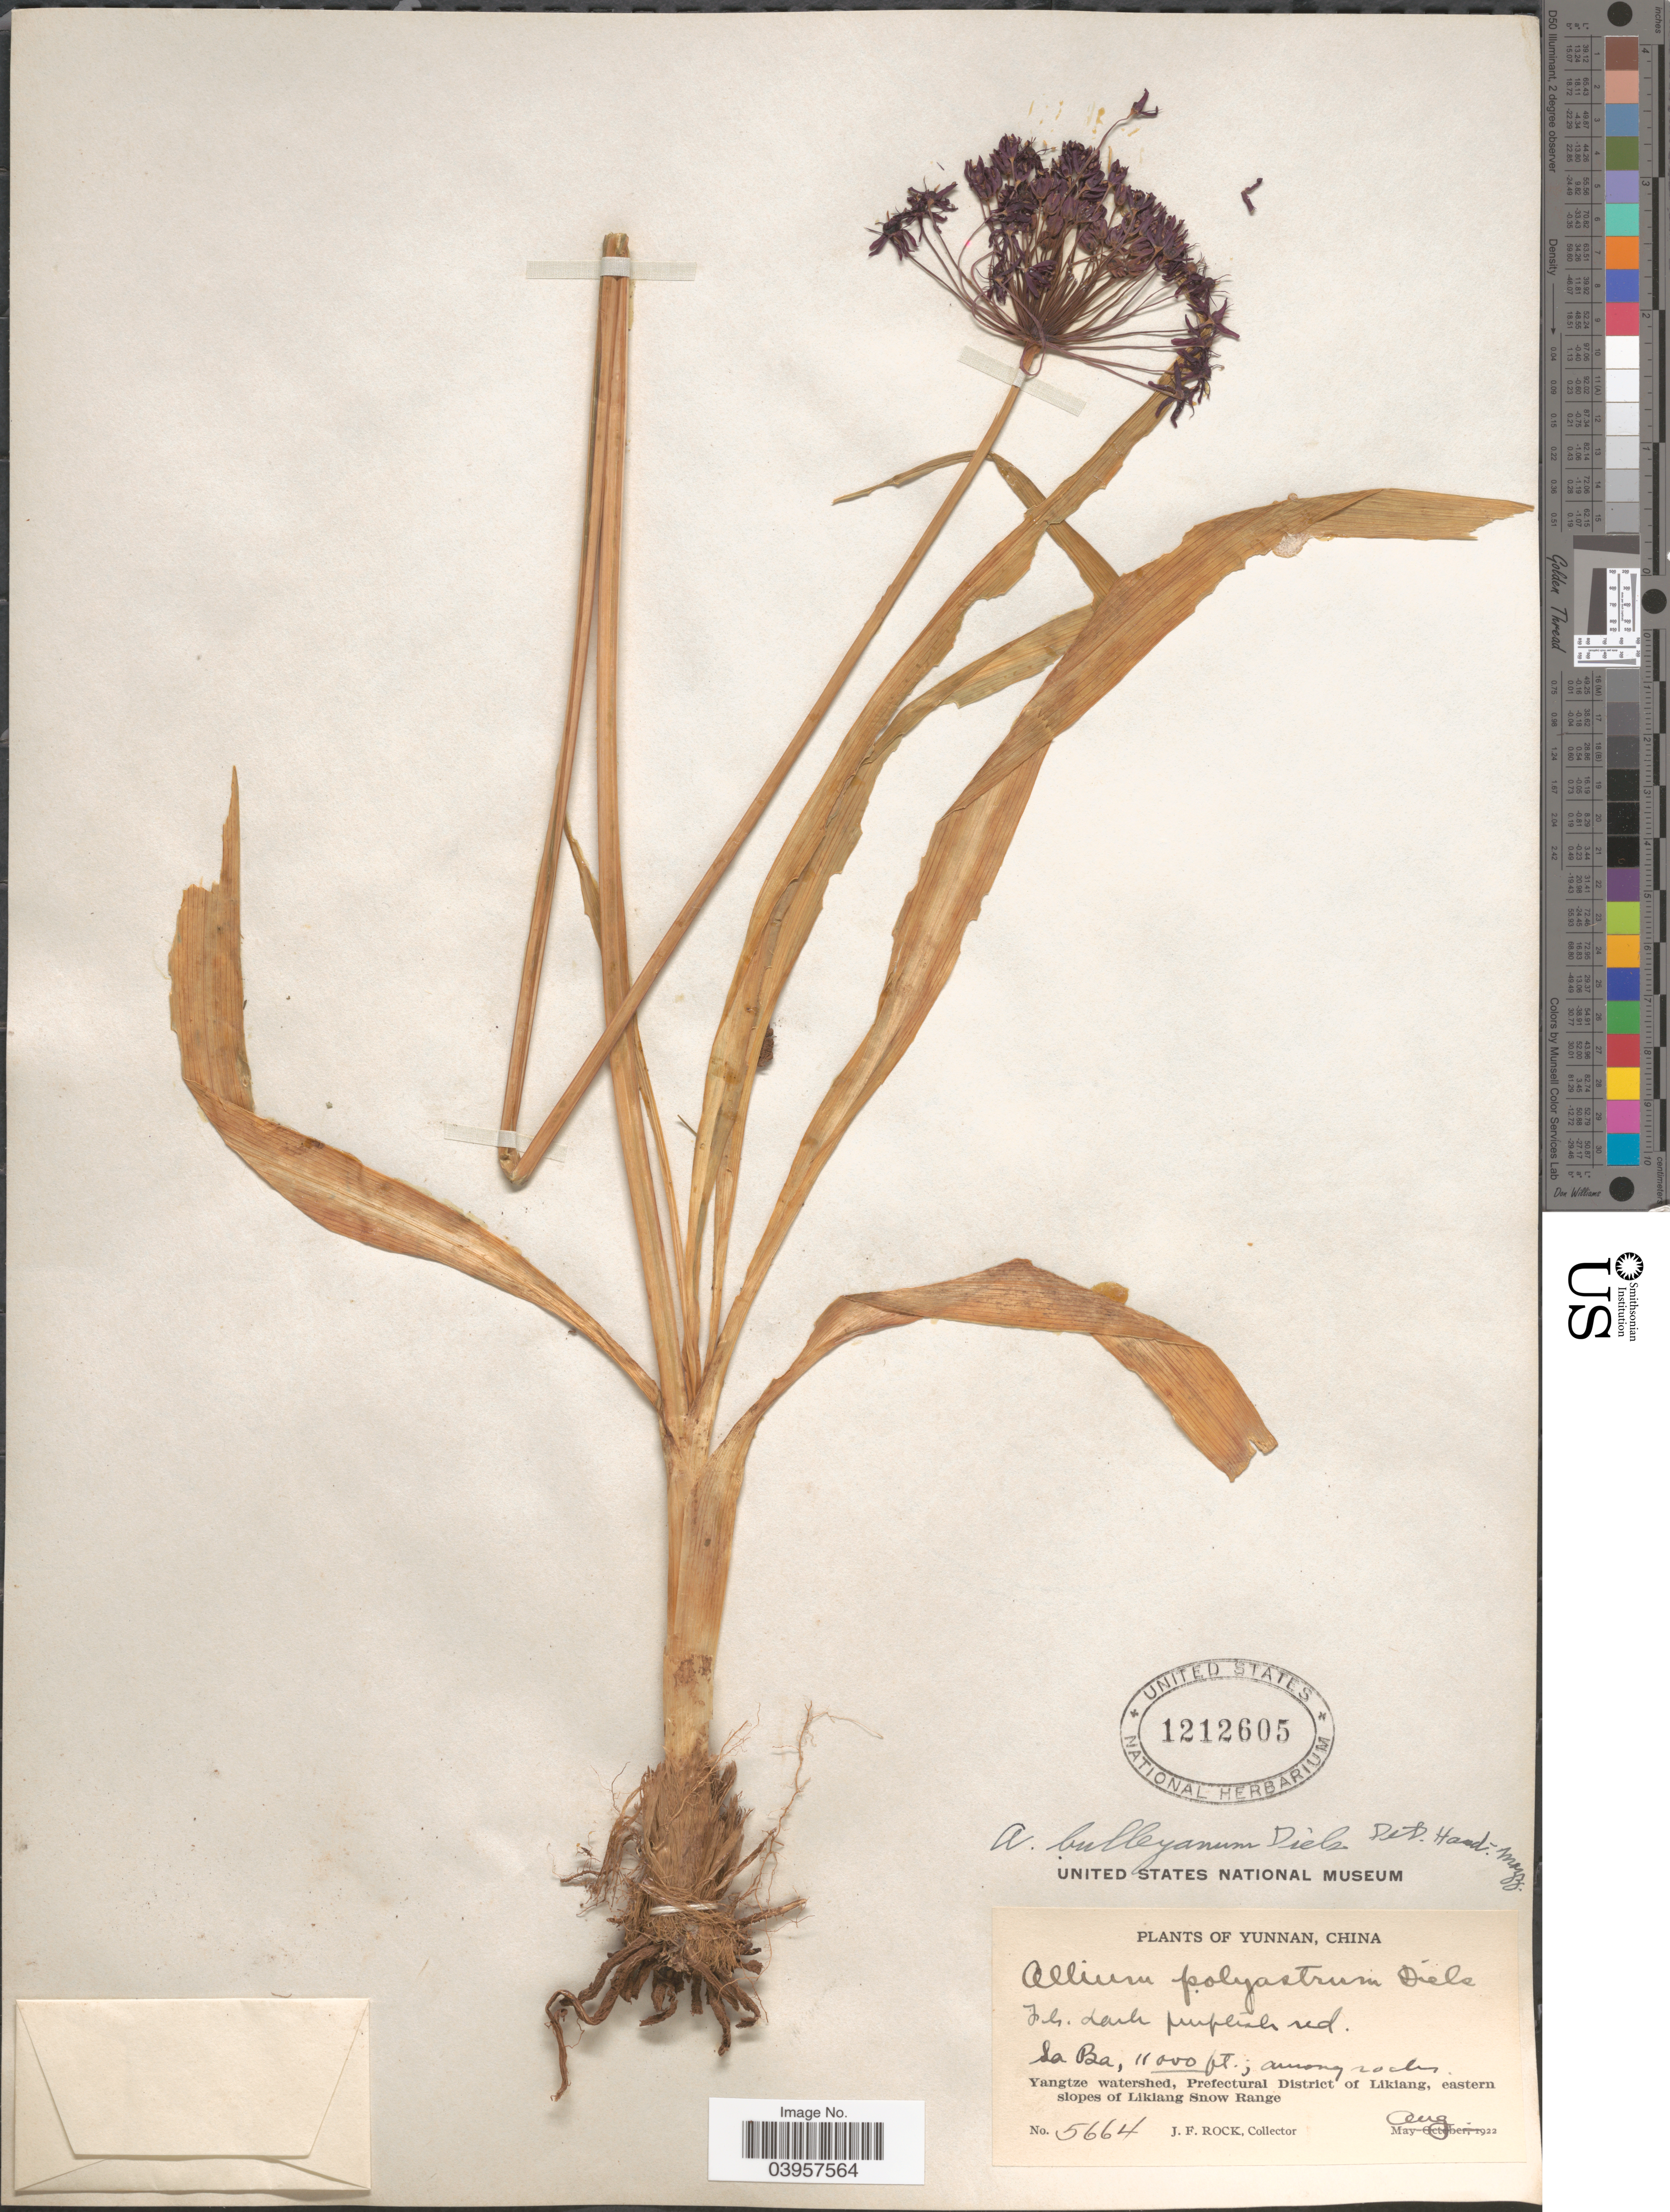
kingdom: Plantae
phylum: Tracheophyta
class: Liliopsida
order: Asparagales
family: Amaryllidaceae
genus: Allium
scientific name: Allium bulleyanum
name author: Diels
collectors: J. Rock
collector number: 5664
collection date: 1922-08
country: China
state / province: Yunnan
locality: La [interpreted] Ba, Yangtze watershed, Prefectural District of Likiang, eastern slopes of Likiang Snow Range.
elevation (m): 3353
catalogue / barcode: US 1212605